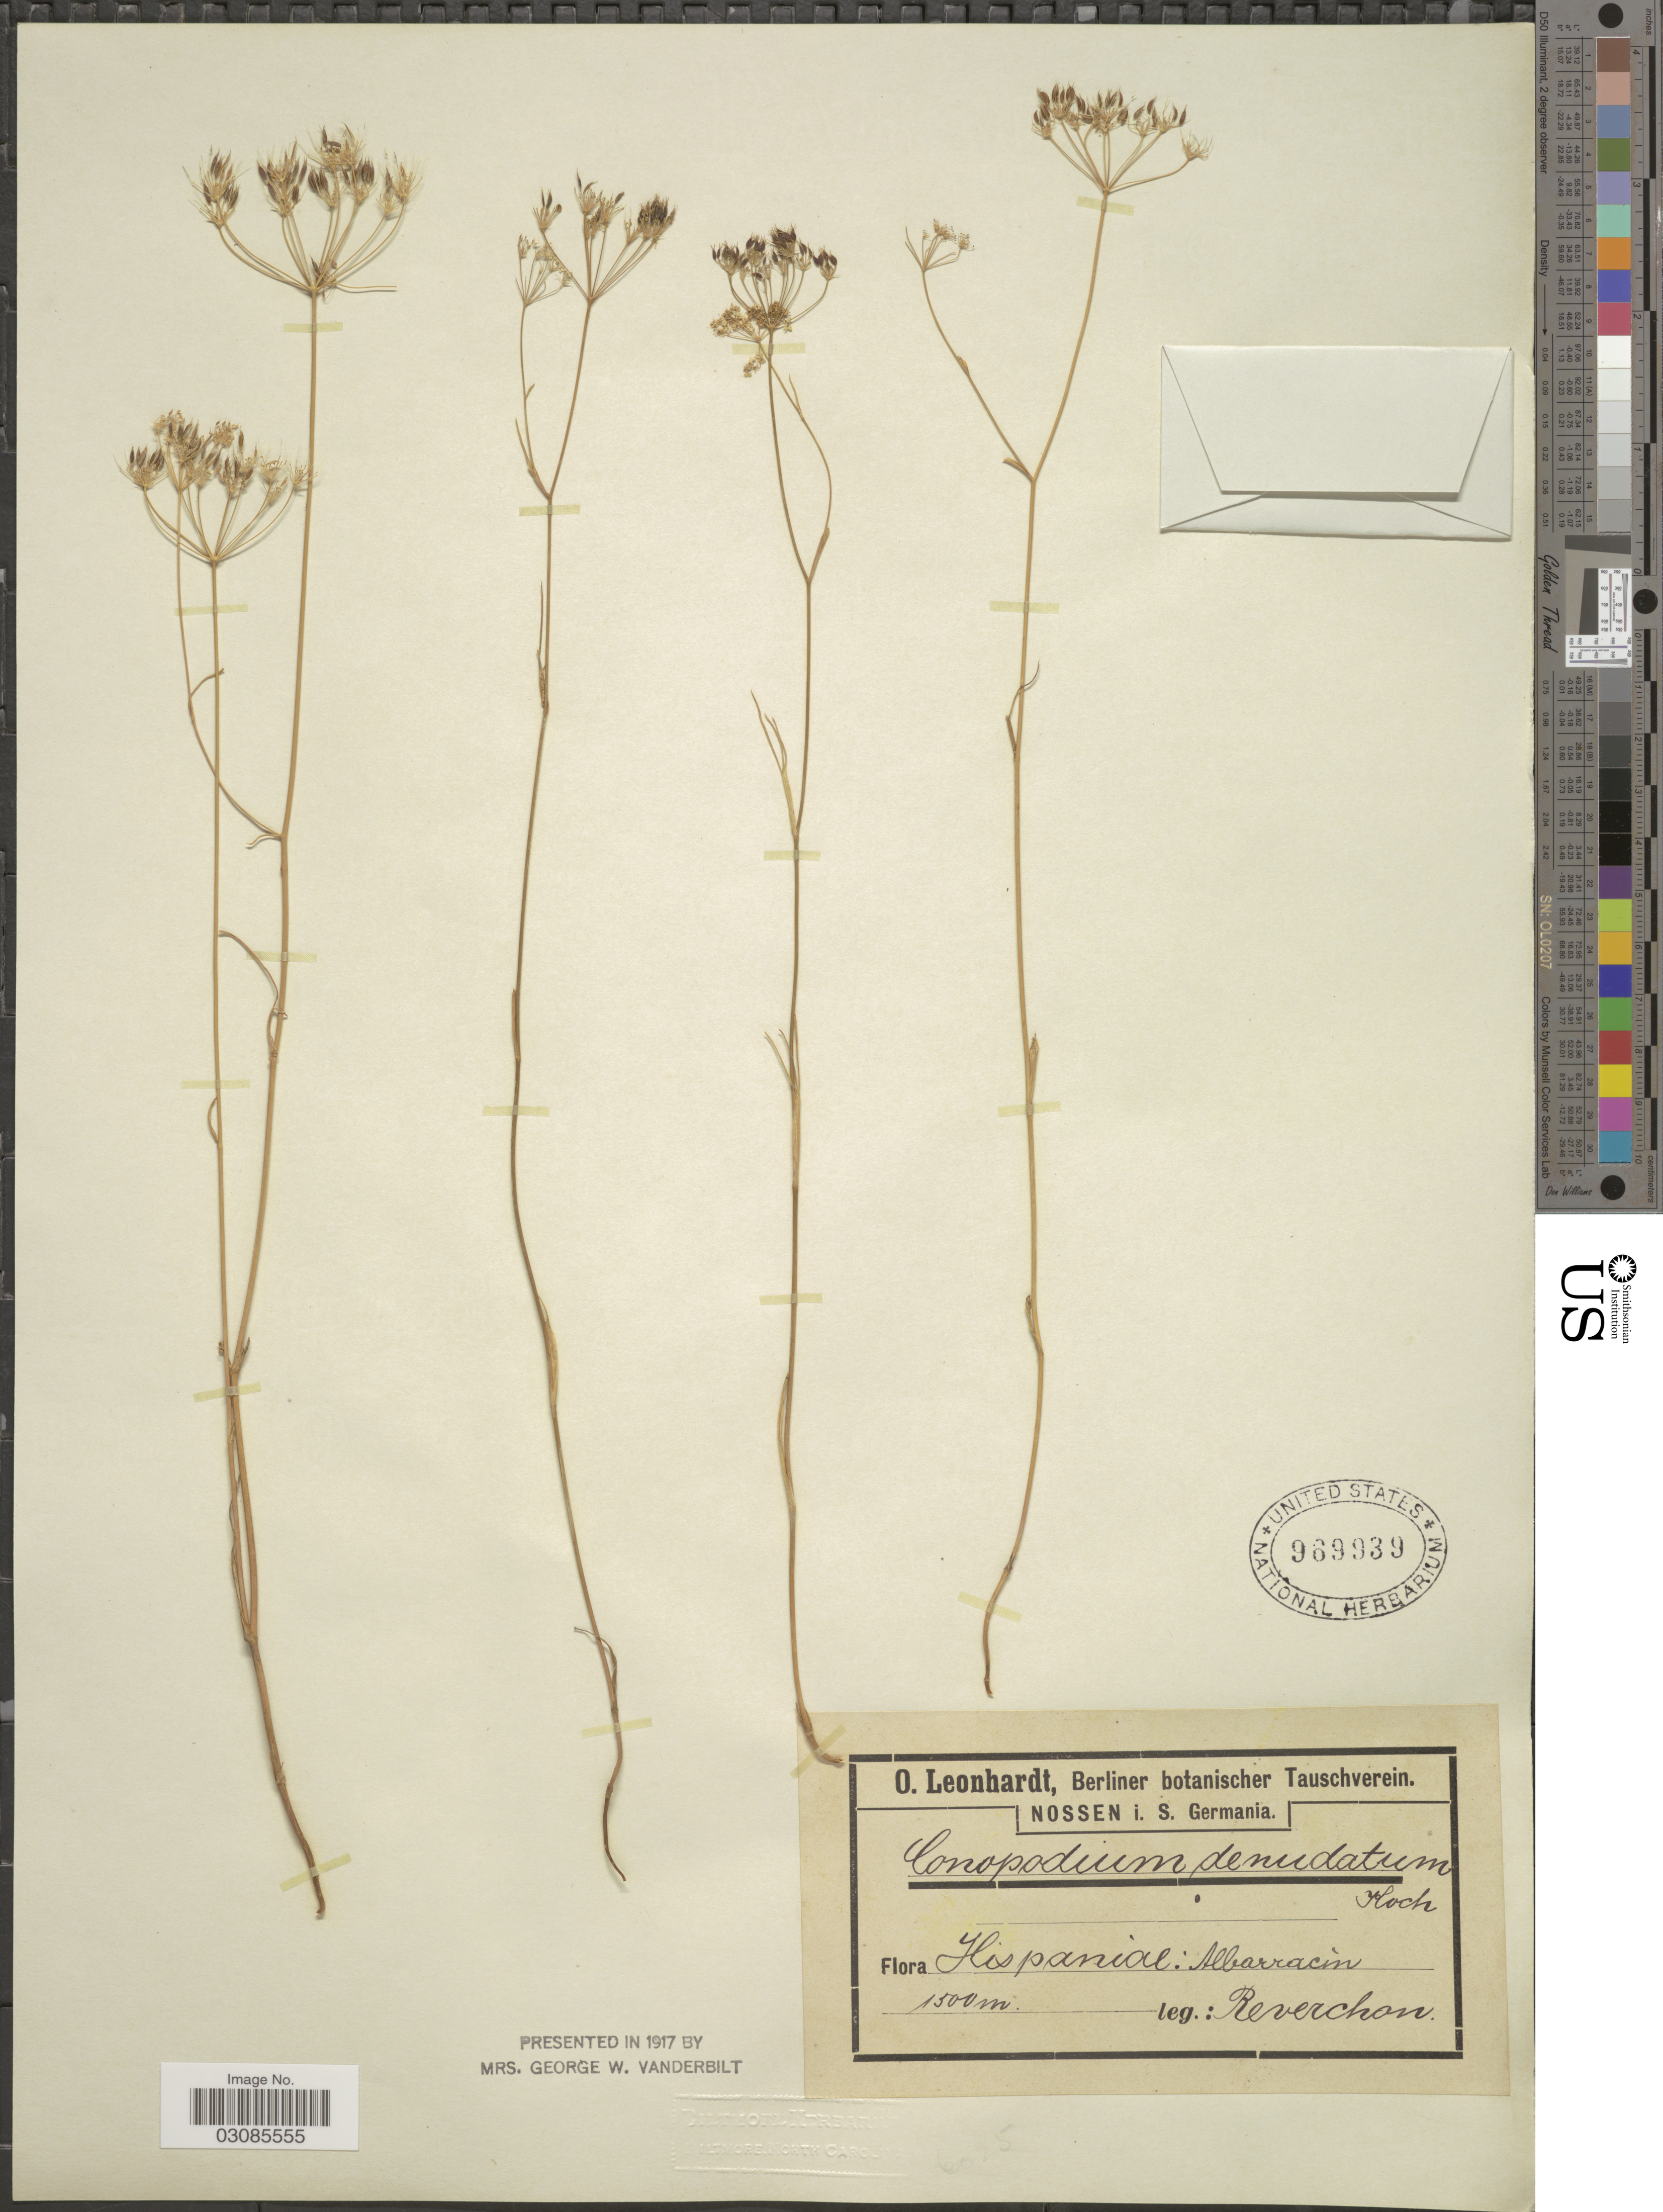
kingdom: Plantae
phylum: Tracheophyta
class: Magnoliopsida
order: Apiales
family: Apiaceae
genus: Conopodium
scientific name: Conopodium denudatum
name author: (DC.) W.D.J. Koch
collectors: -. Reverchon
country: Spain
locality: Hispaniae: Albarracin.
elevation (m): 1500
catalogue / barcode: US 969939